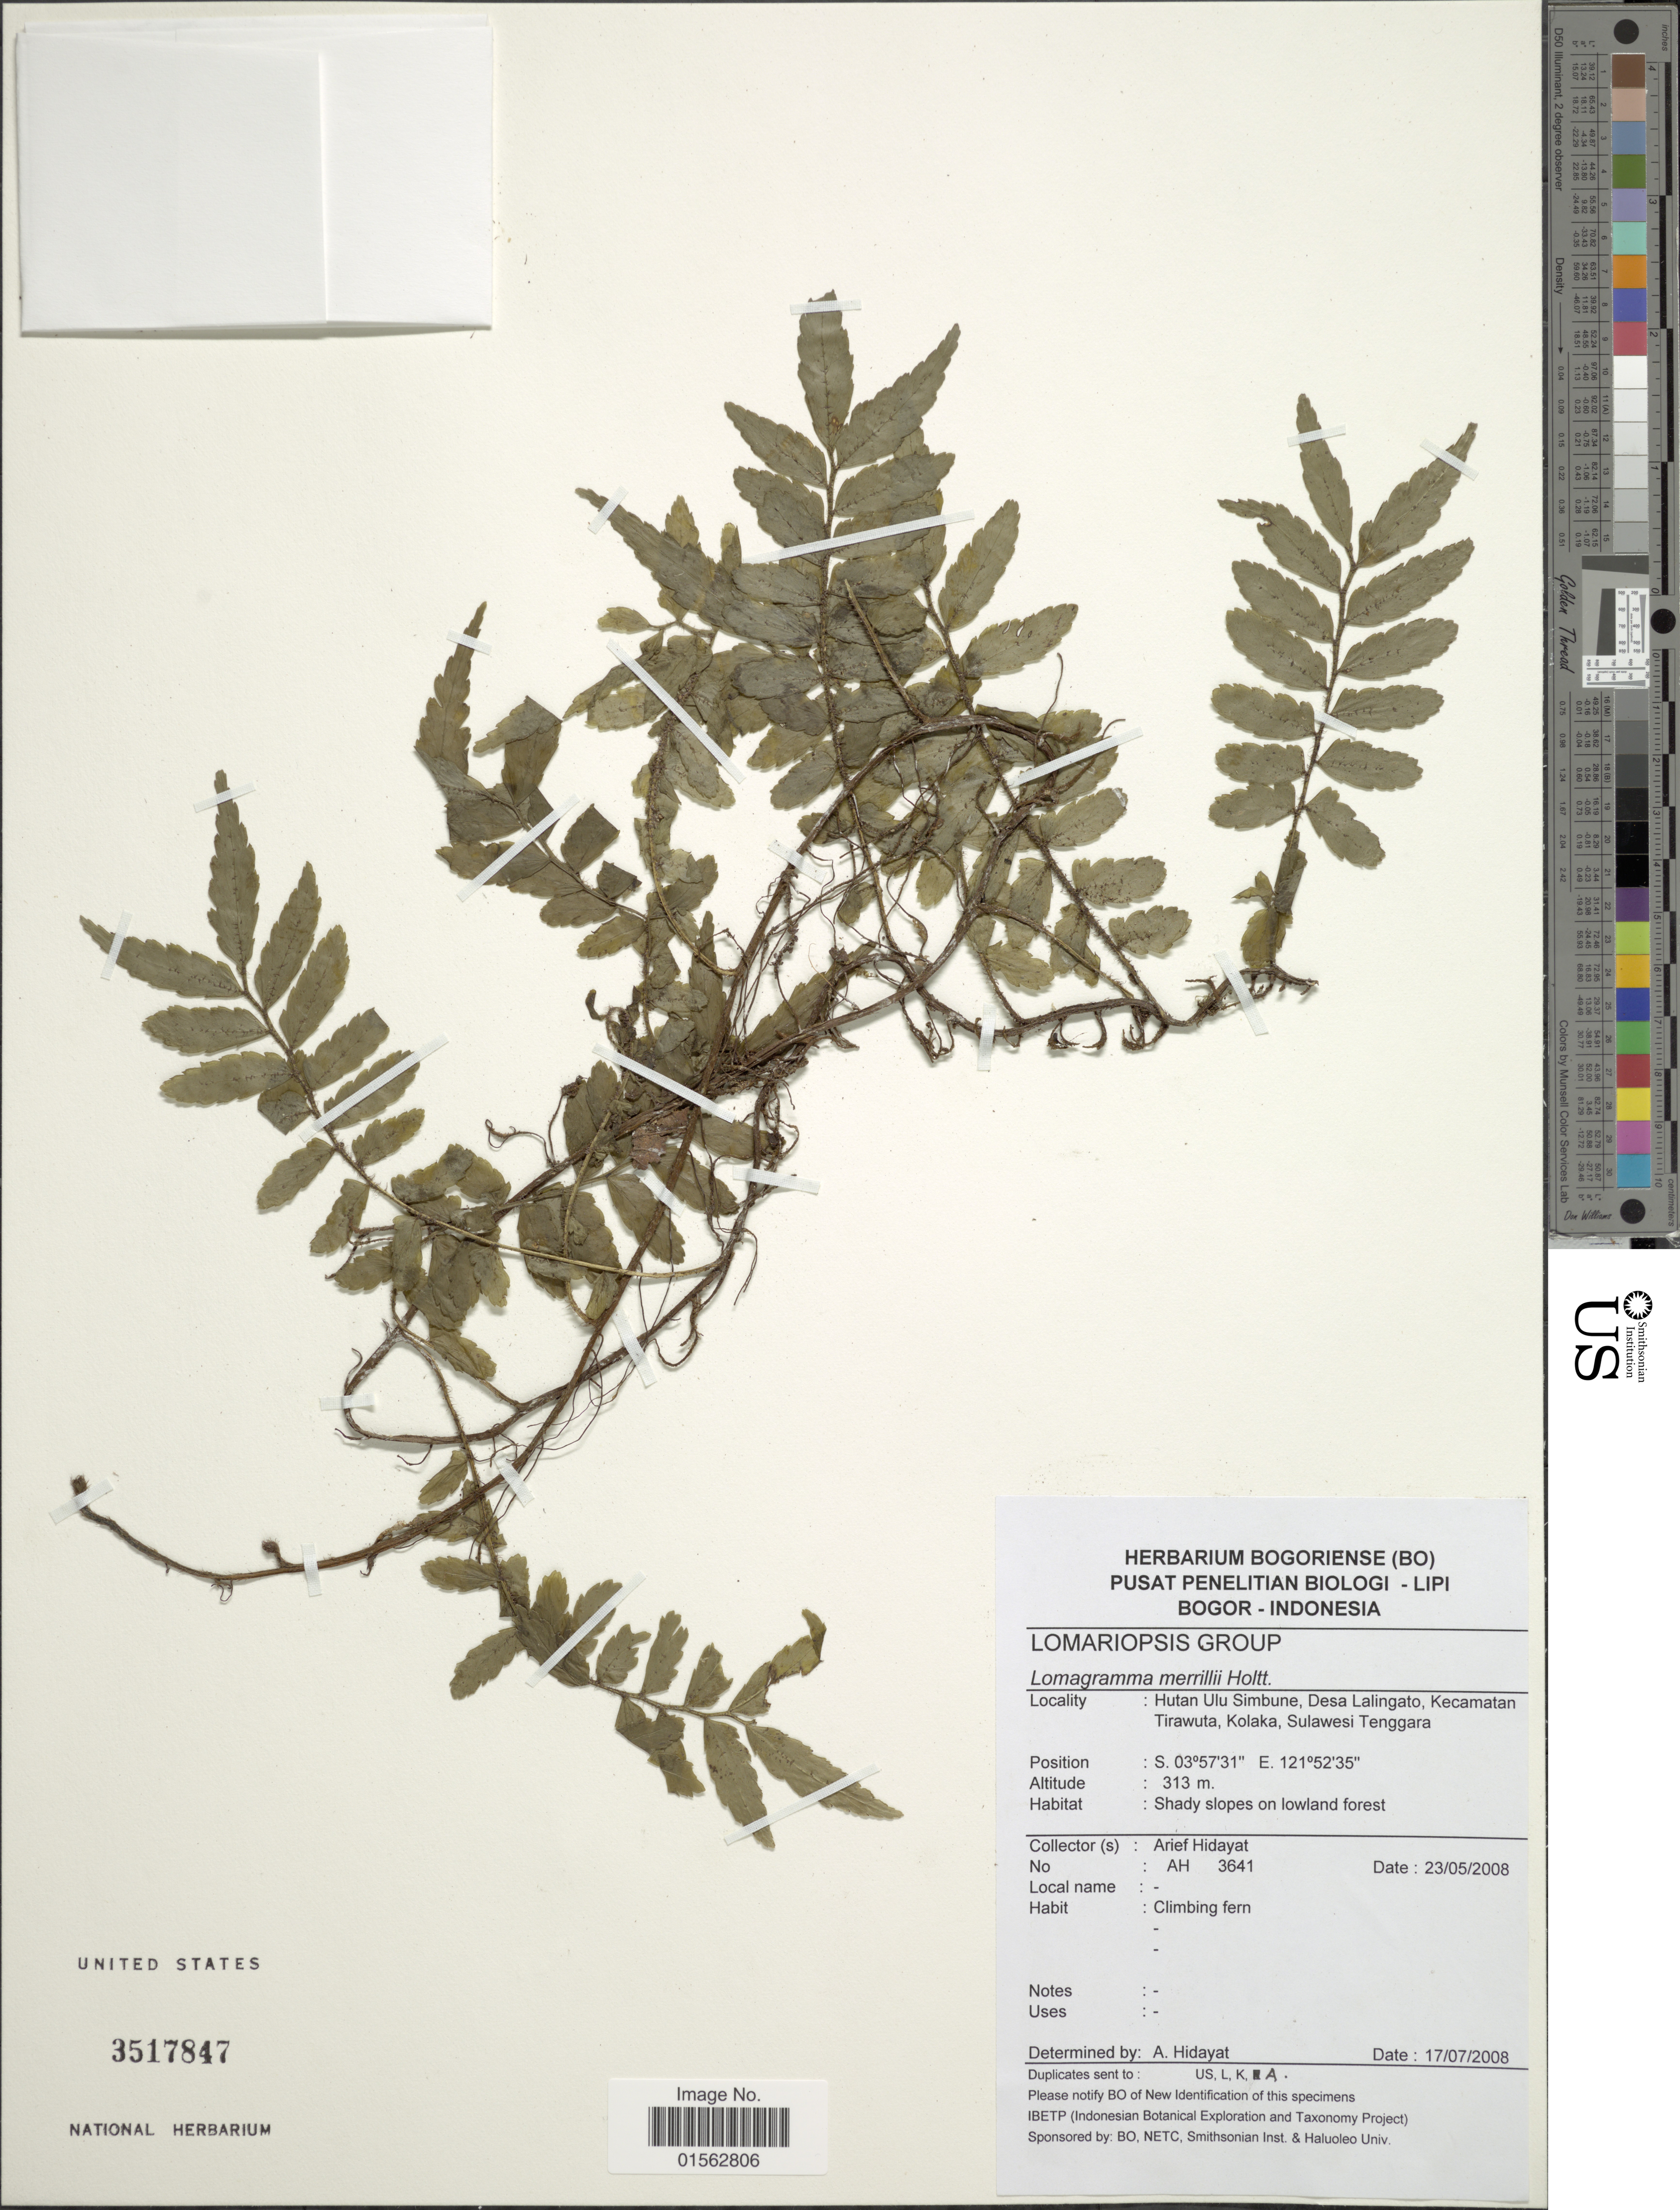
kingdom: Plantae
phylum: Tracheophyta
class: Polypodiopsida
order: Polypodiales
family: Dryopteridaceae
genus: Lomagramma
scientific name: Lomagramma merrillii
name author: Holttum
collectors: A. Hidayat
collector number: AH3641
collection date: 2008-05-23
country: Indonesia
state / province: Sulawesi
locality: Hutan Ulu Simbune, Desa Lalingato, Kecamatan Tirawatu, Kolaka, Sulawesi Tenggara, shady slopes on lowland forest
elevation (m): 313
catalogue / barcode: US 3517847